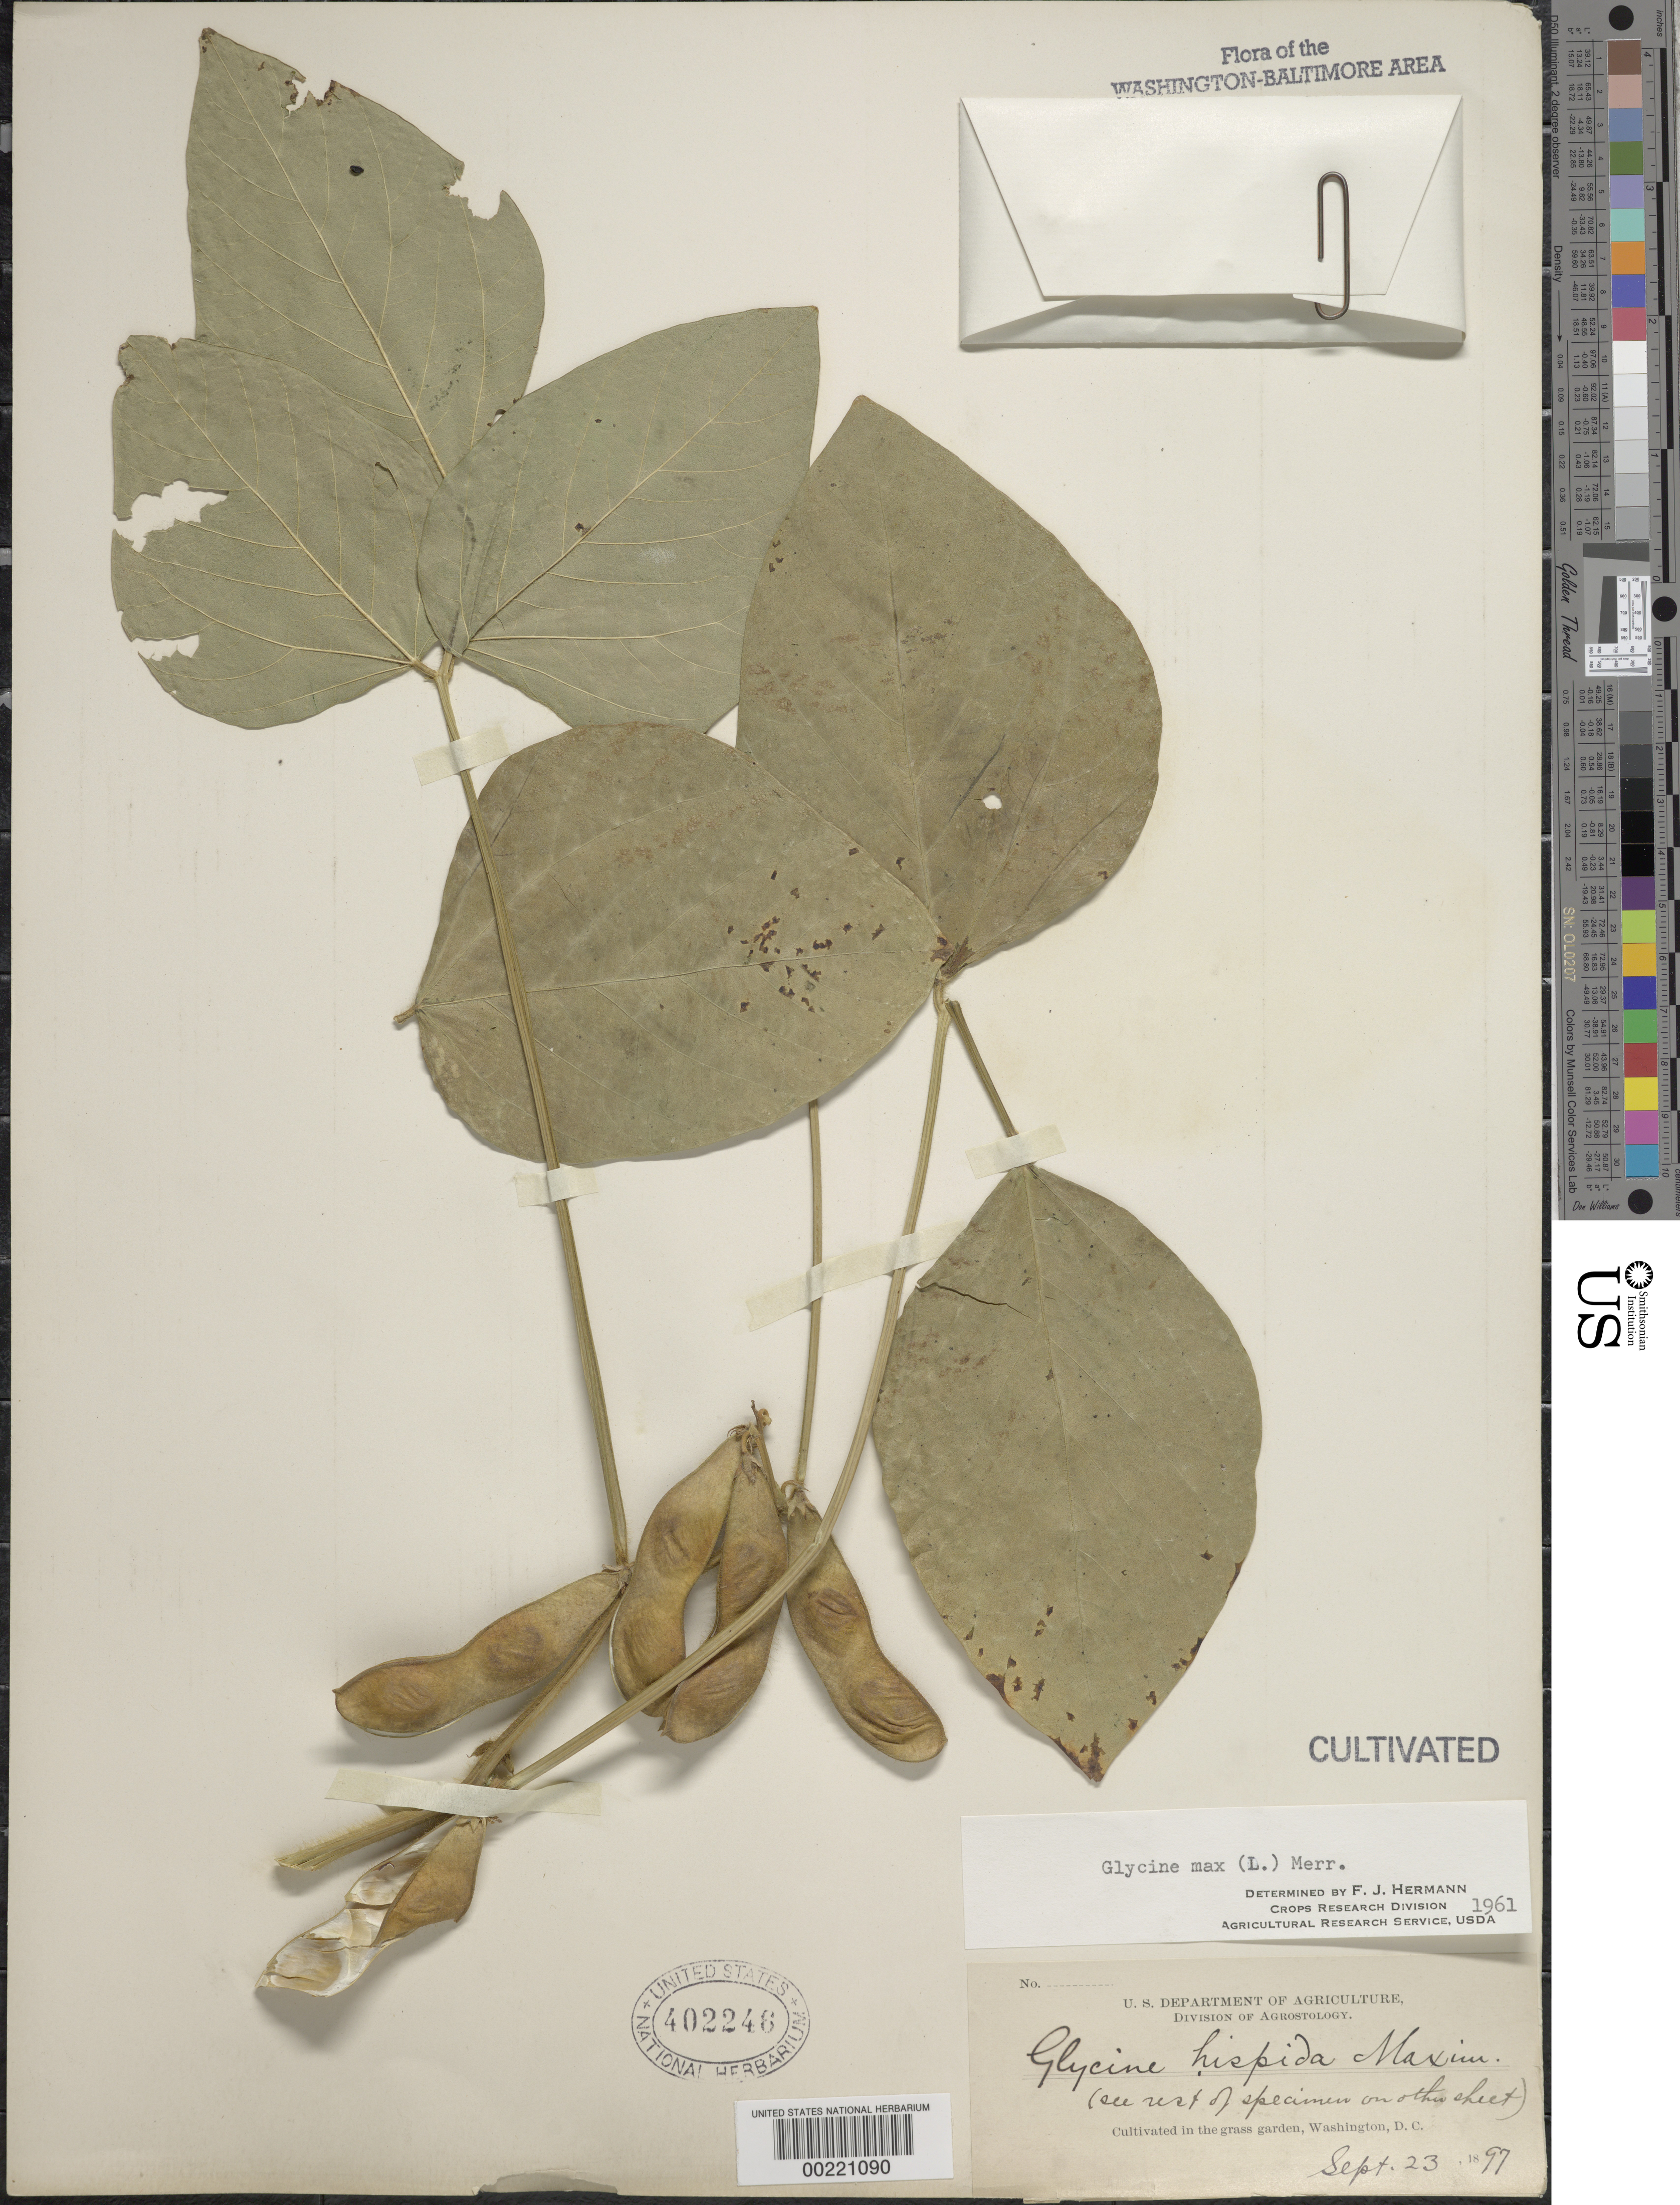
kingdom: Plantae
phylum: Tracheophyta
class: Magnoliopsida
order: Fabales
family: Fabaceae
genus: Glycine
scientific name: Glycine max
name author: (L.) Merr.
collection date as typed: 23 Sep 1897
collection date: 1897-09-23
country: United States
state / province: District of Columbia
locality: Grass garden, washington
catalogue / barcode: US 402246